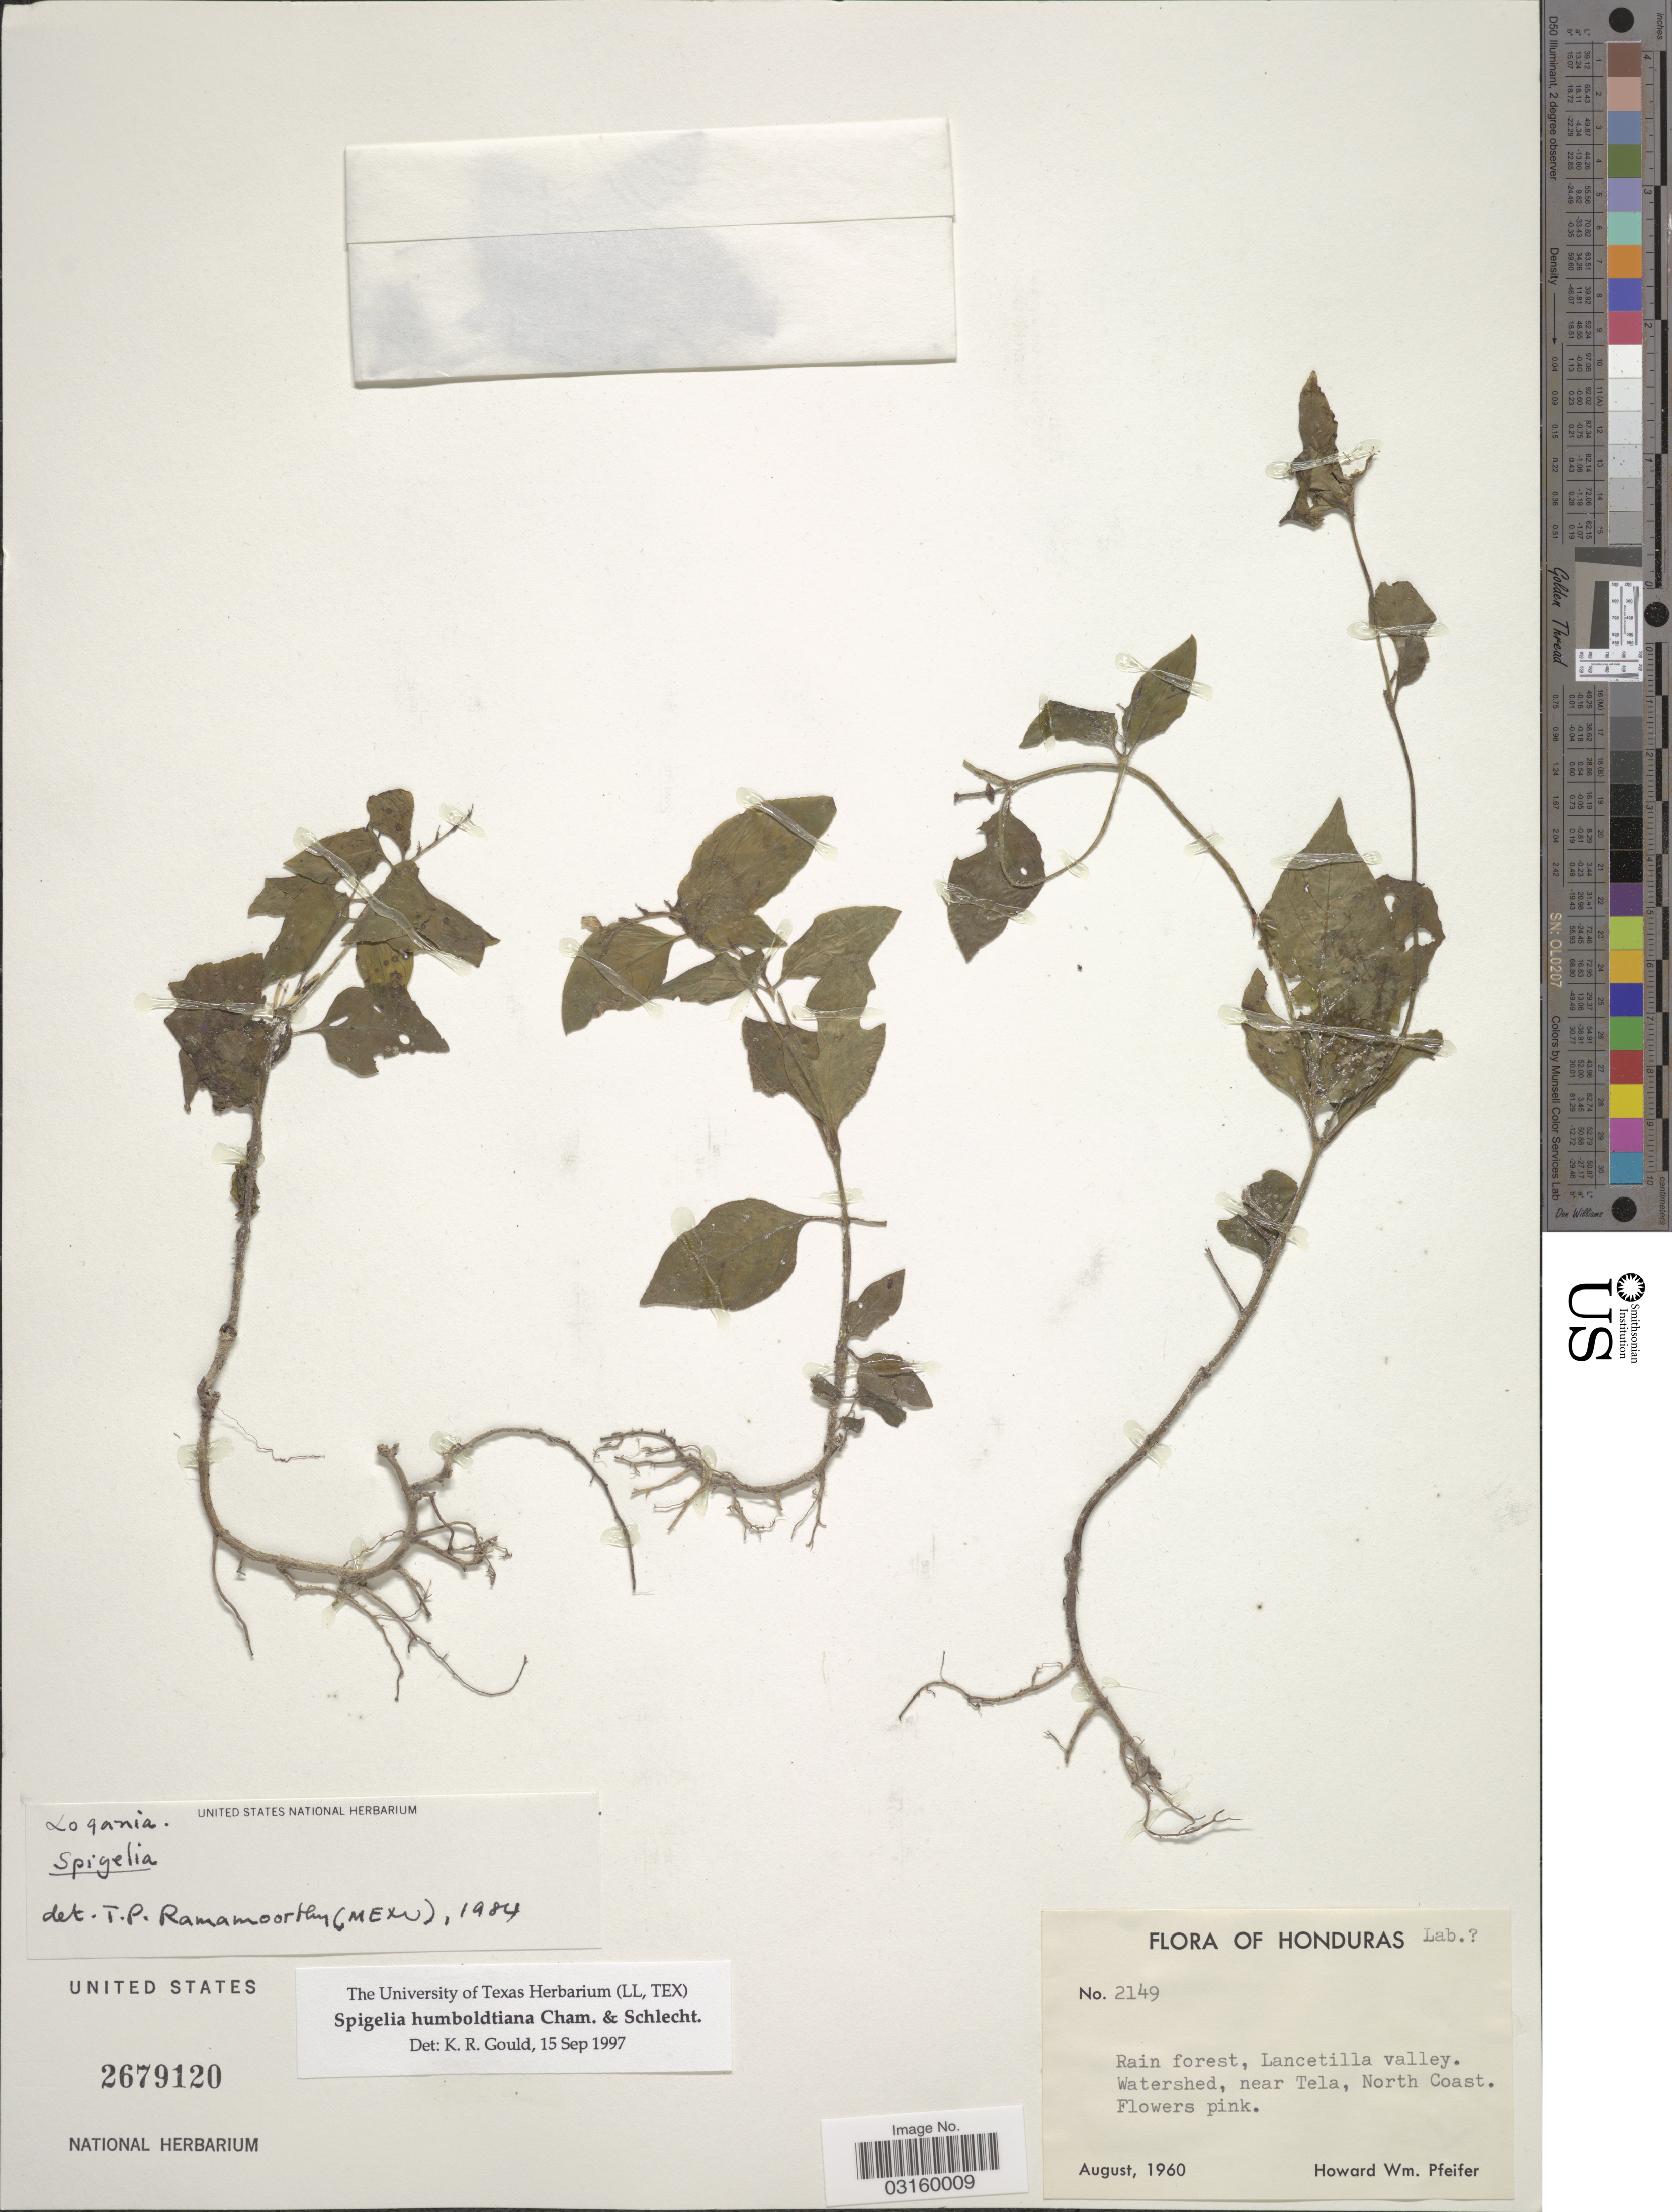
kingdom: Plantae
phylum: Tracheophyta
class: Magnoliopsida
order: Gentianales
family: Loganiaceae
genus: Spigelia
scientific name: Spigelia humboldtiana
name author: Cham. & Schltdl.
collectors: H. W. Pfeifer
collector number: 2149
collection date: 1960-08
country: Honduras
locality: Rain forest, Lancetilla valley. Watershed, near Tela, North Coast.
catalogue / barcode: US 2679120